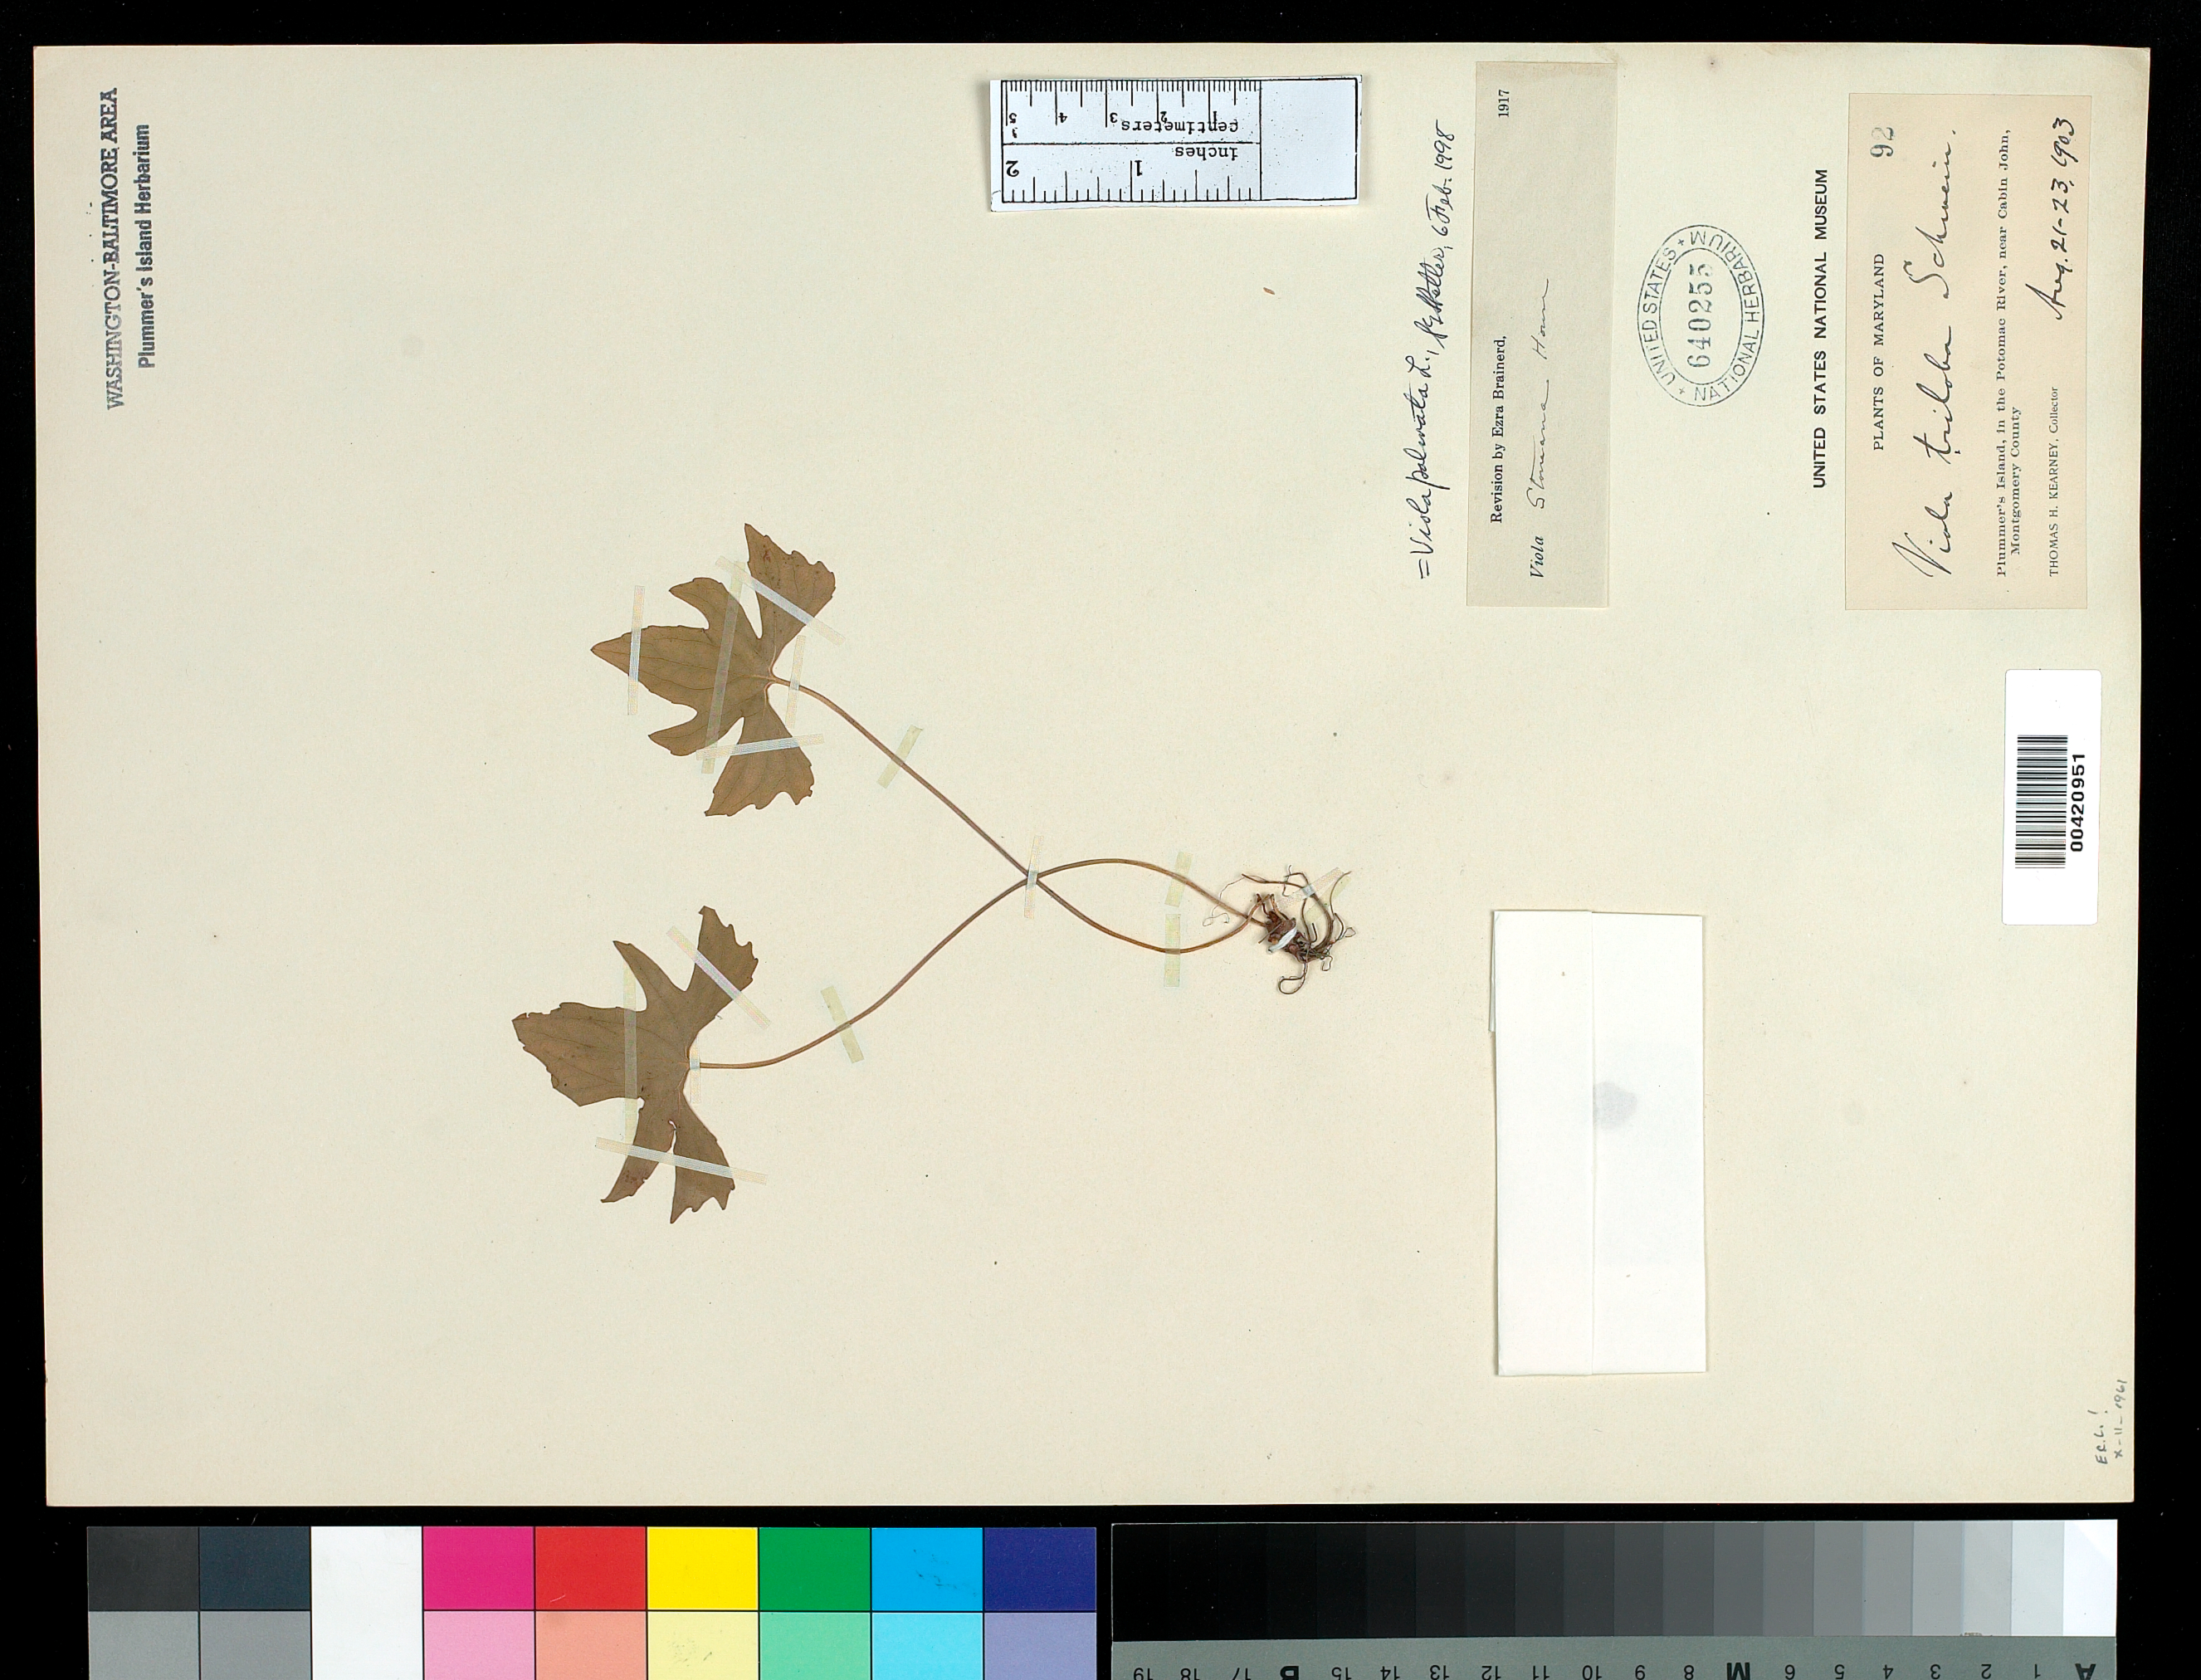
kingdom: Plantae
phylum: Tracheophyta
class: Magnoliopsida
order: Malpighiales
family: Violaceae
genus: Viola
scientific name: Viola palmata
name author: L.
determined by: Shetler, Stanwyn G., (US), NMNH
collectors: T. H. Kearney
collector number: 92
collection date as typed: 21 Aug 1903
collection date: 1903-08-21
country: United States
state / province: Maryland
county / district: Montgomery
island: Plummers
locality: Plummer's Island Plummers Island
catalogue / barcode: US 640255